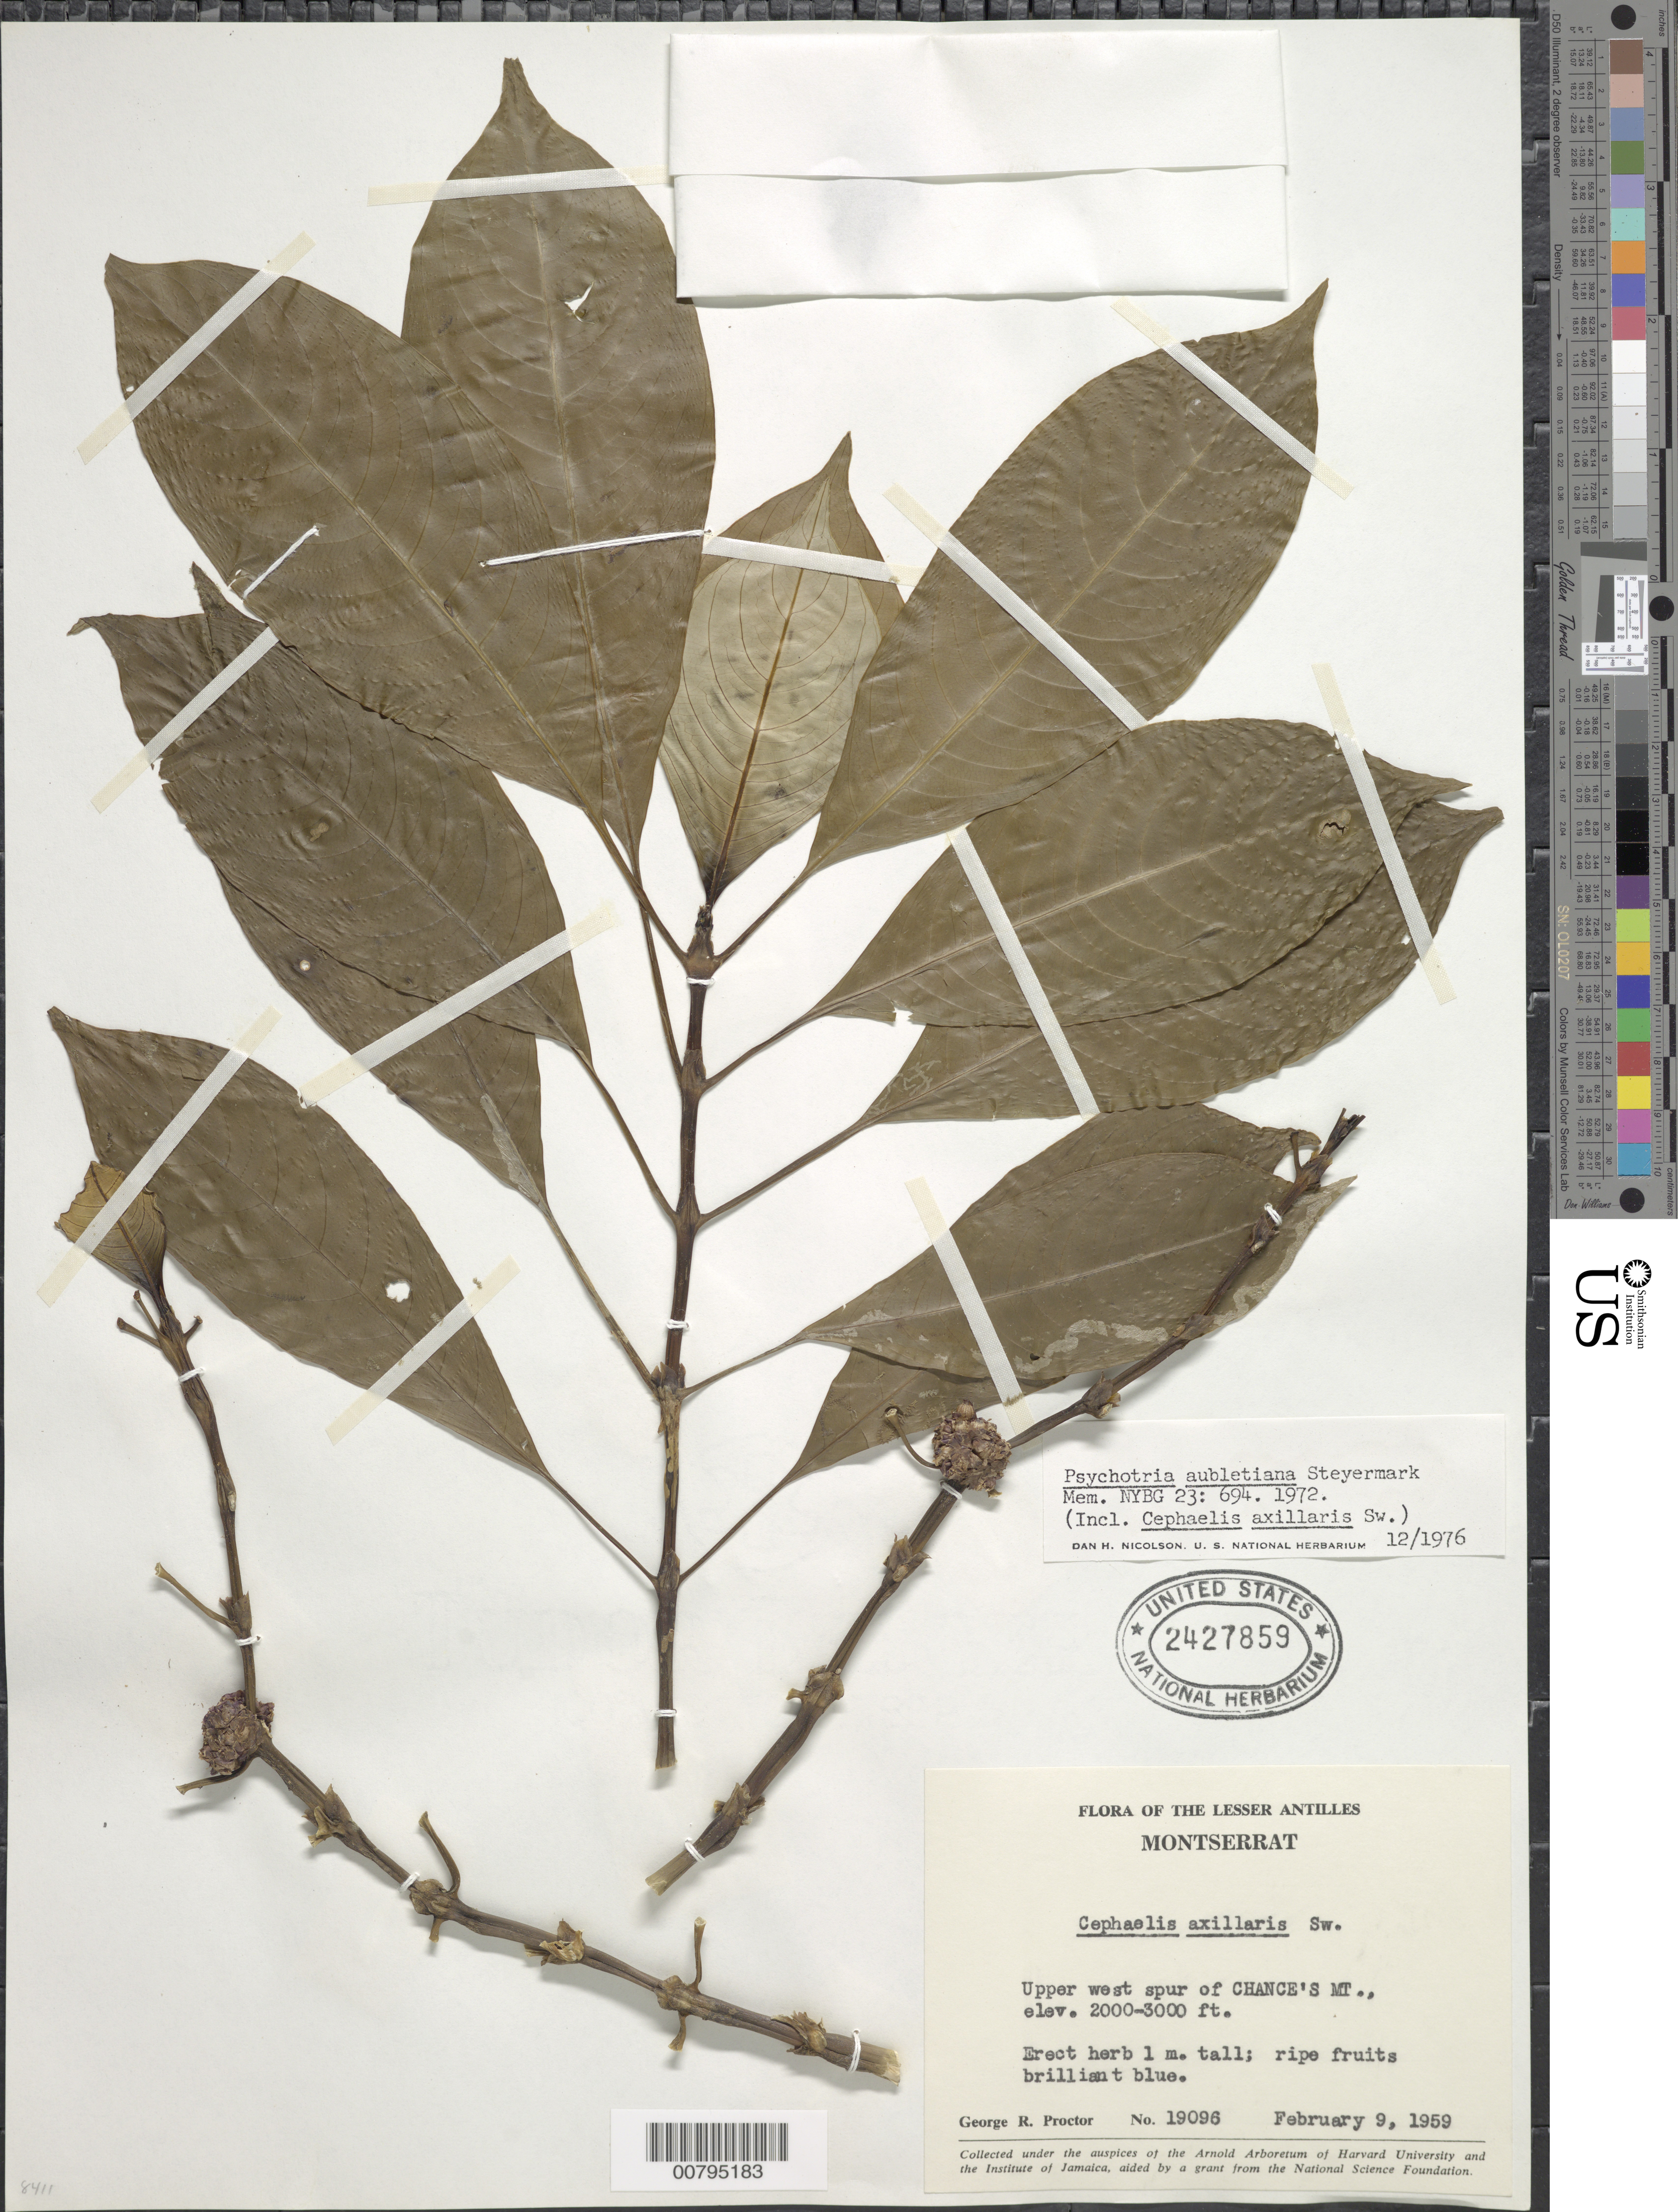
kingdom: Plantae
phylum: Tracheophyta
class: Magnoliopsida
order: Gentianales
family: Rubiaceae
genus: Psychotria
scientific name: Psychotria aubletiana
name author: Steyerm.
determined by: Nicolson, Dan H.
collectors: G. R. Proctor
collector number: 19096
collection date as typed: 09 Feb 1959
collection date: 1959-02-09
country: Montserrat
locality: Upper west spur of Chance's Mt.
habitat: Montane, upper spur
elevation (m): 610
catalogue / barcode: US 2427859